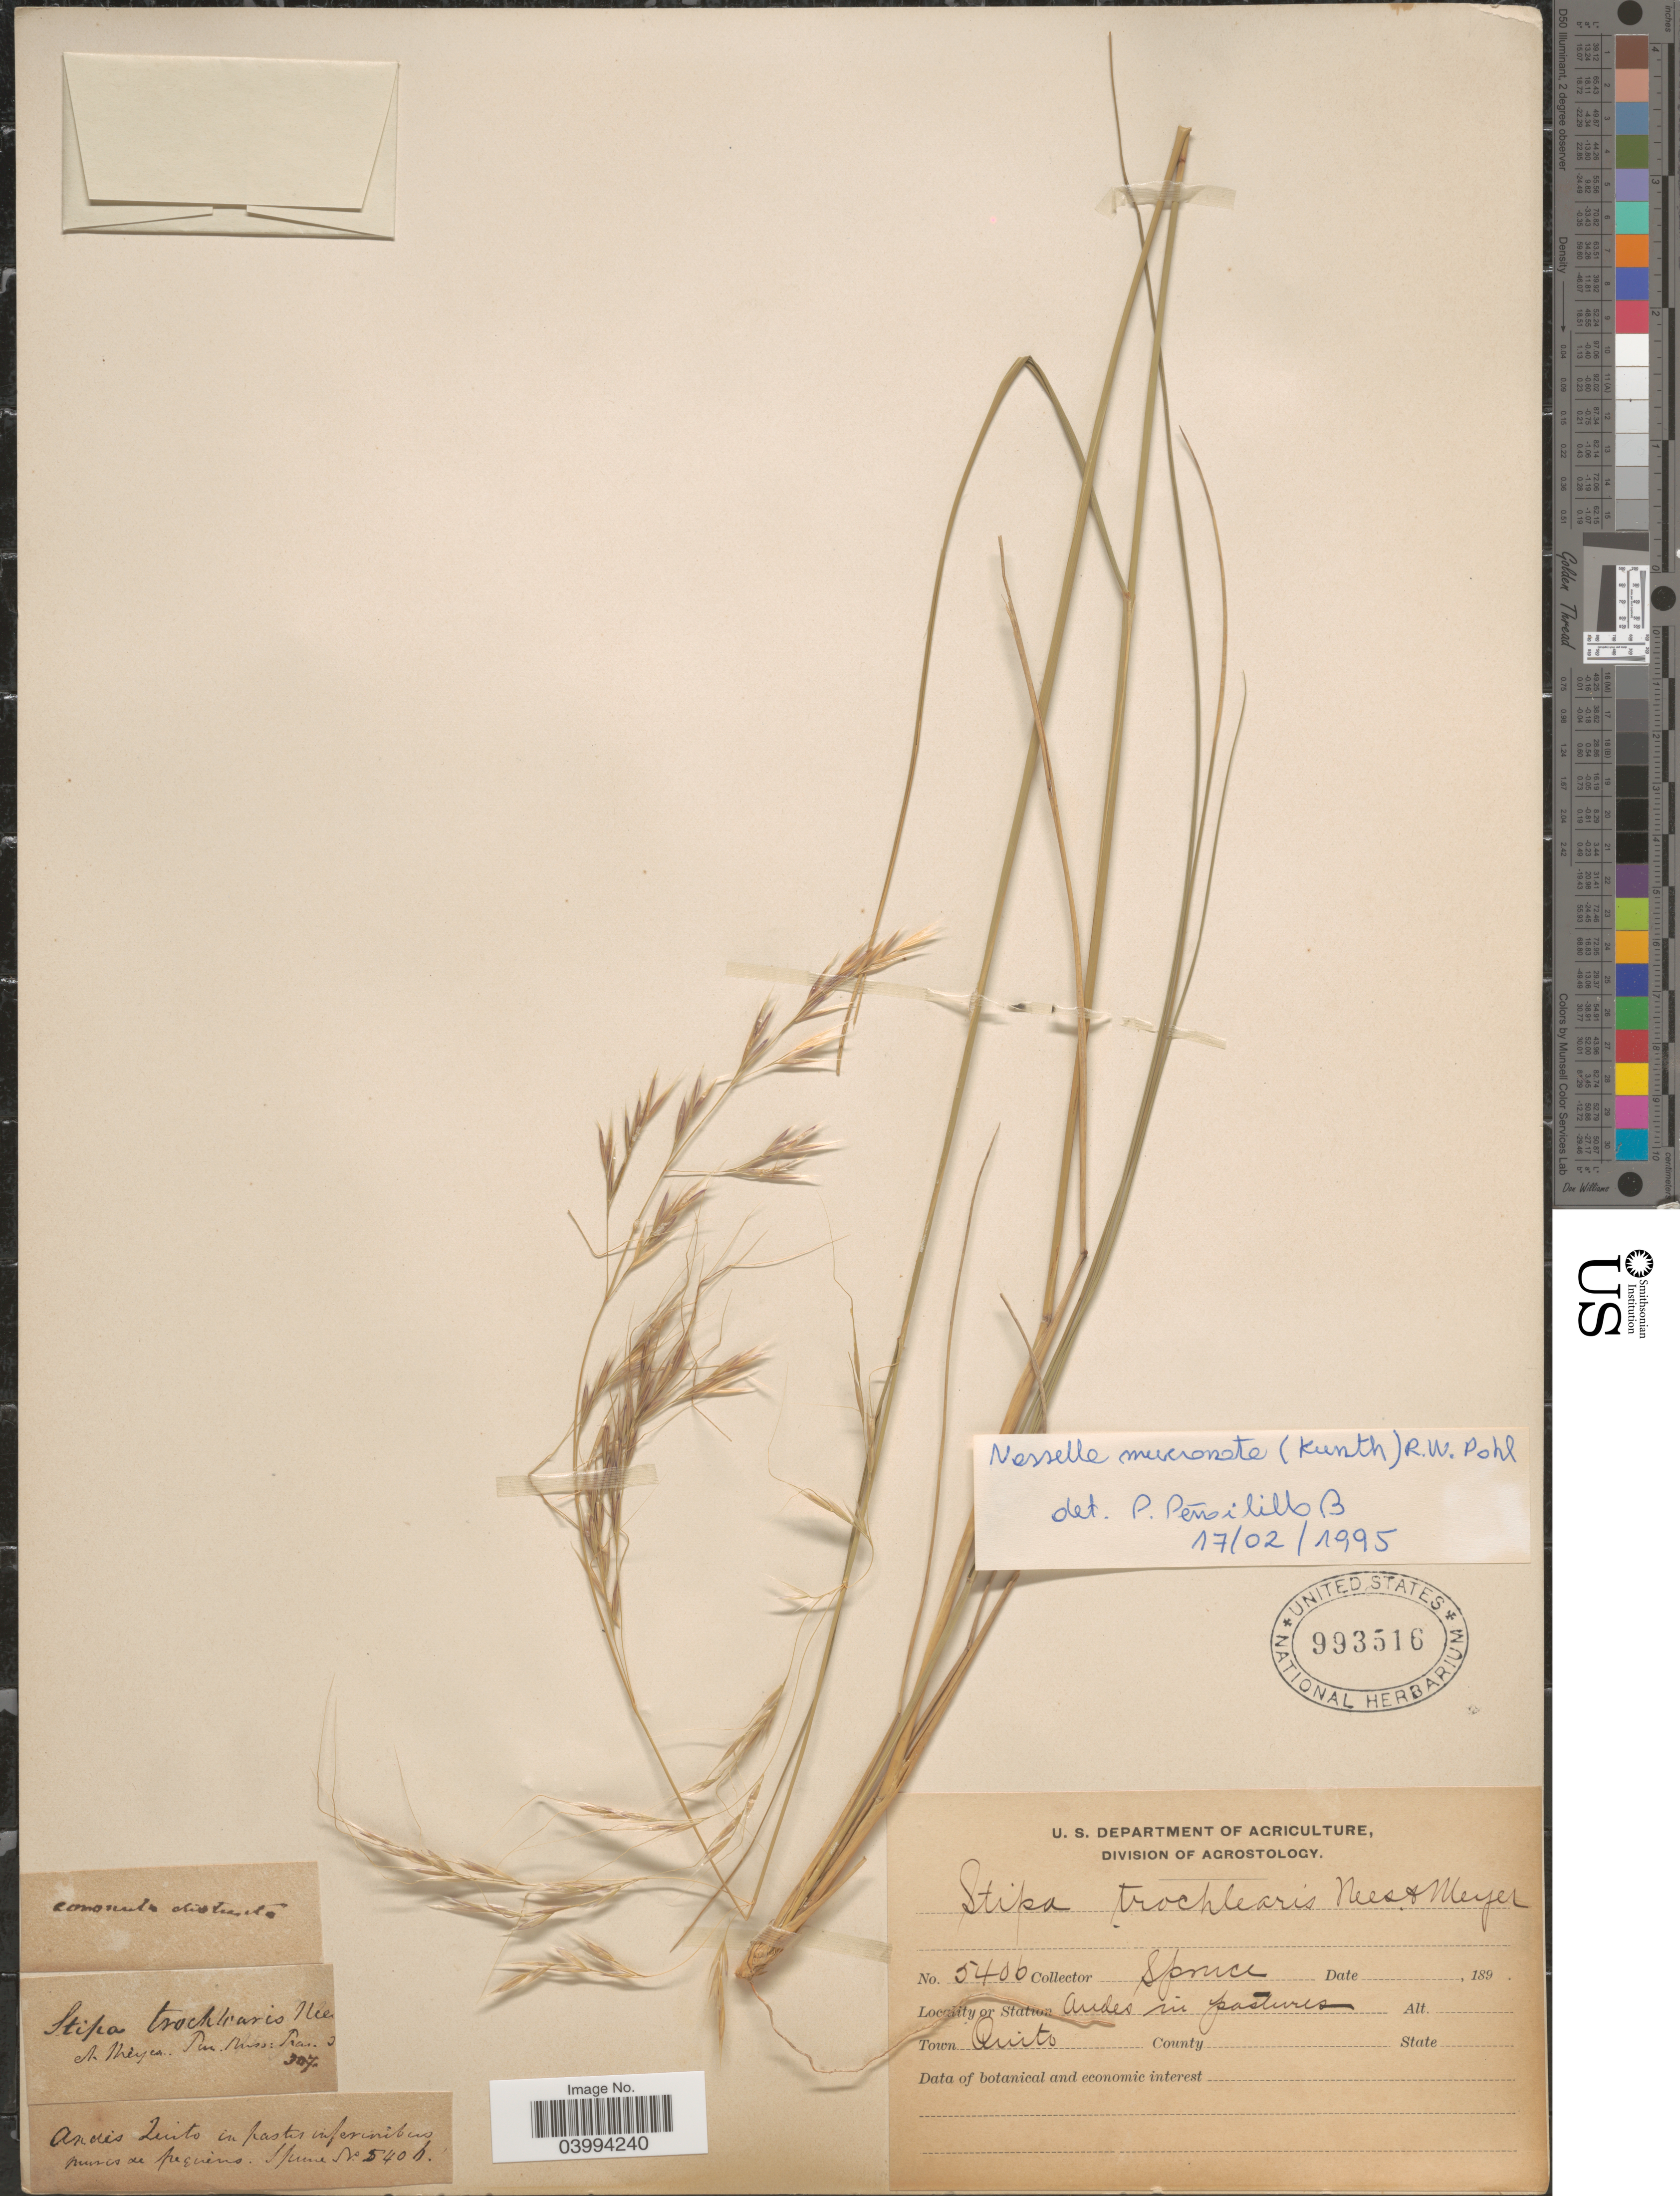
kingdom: Plantae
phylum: Tracheophyta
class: Liliopsida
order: Poales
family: Poaceae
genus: Nassella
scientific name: Nassella mucronata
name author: (Kunth) R.W. Pohl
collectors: -. Spruce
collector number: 5406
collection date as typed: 189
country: Ecuador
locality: Station Andes in pastures. Town Quito.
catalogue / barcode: US 993516